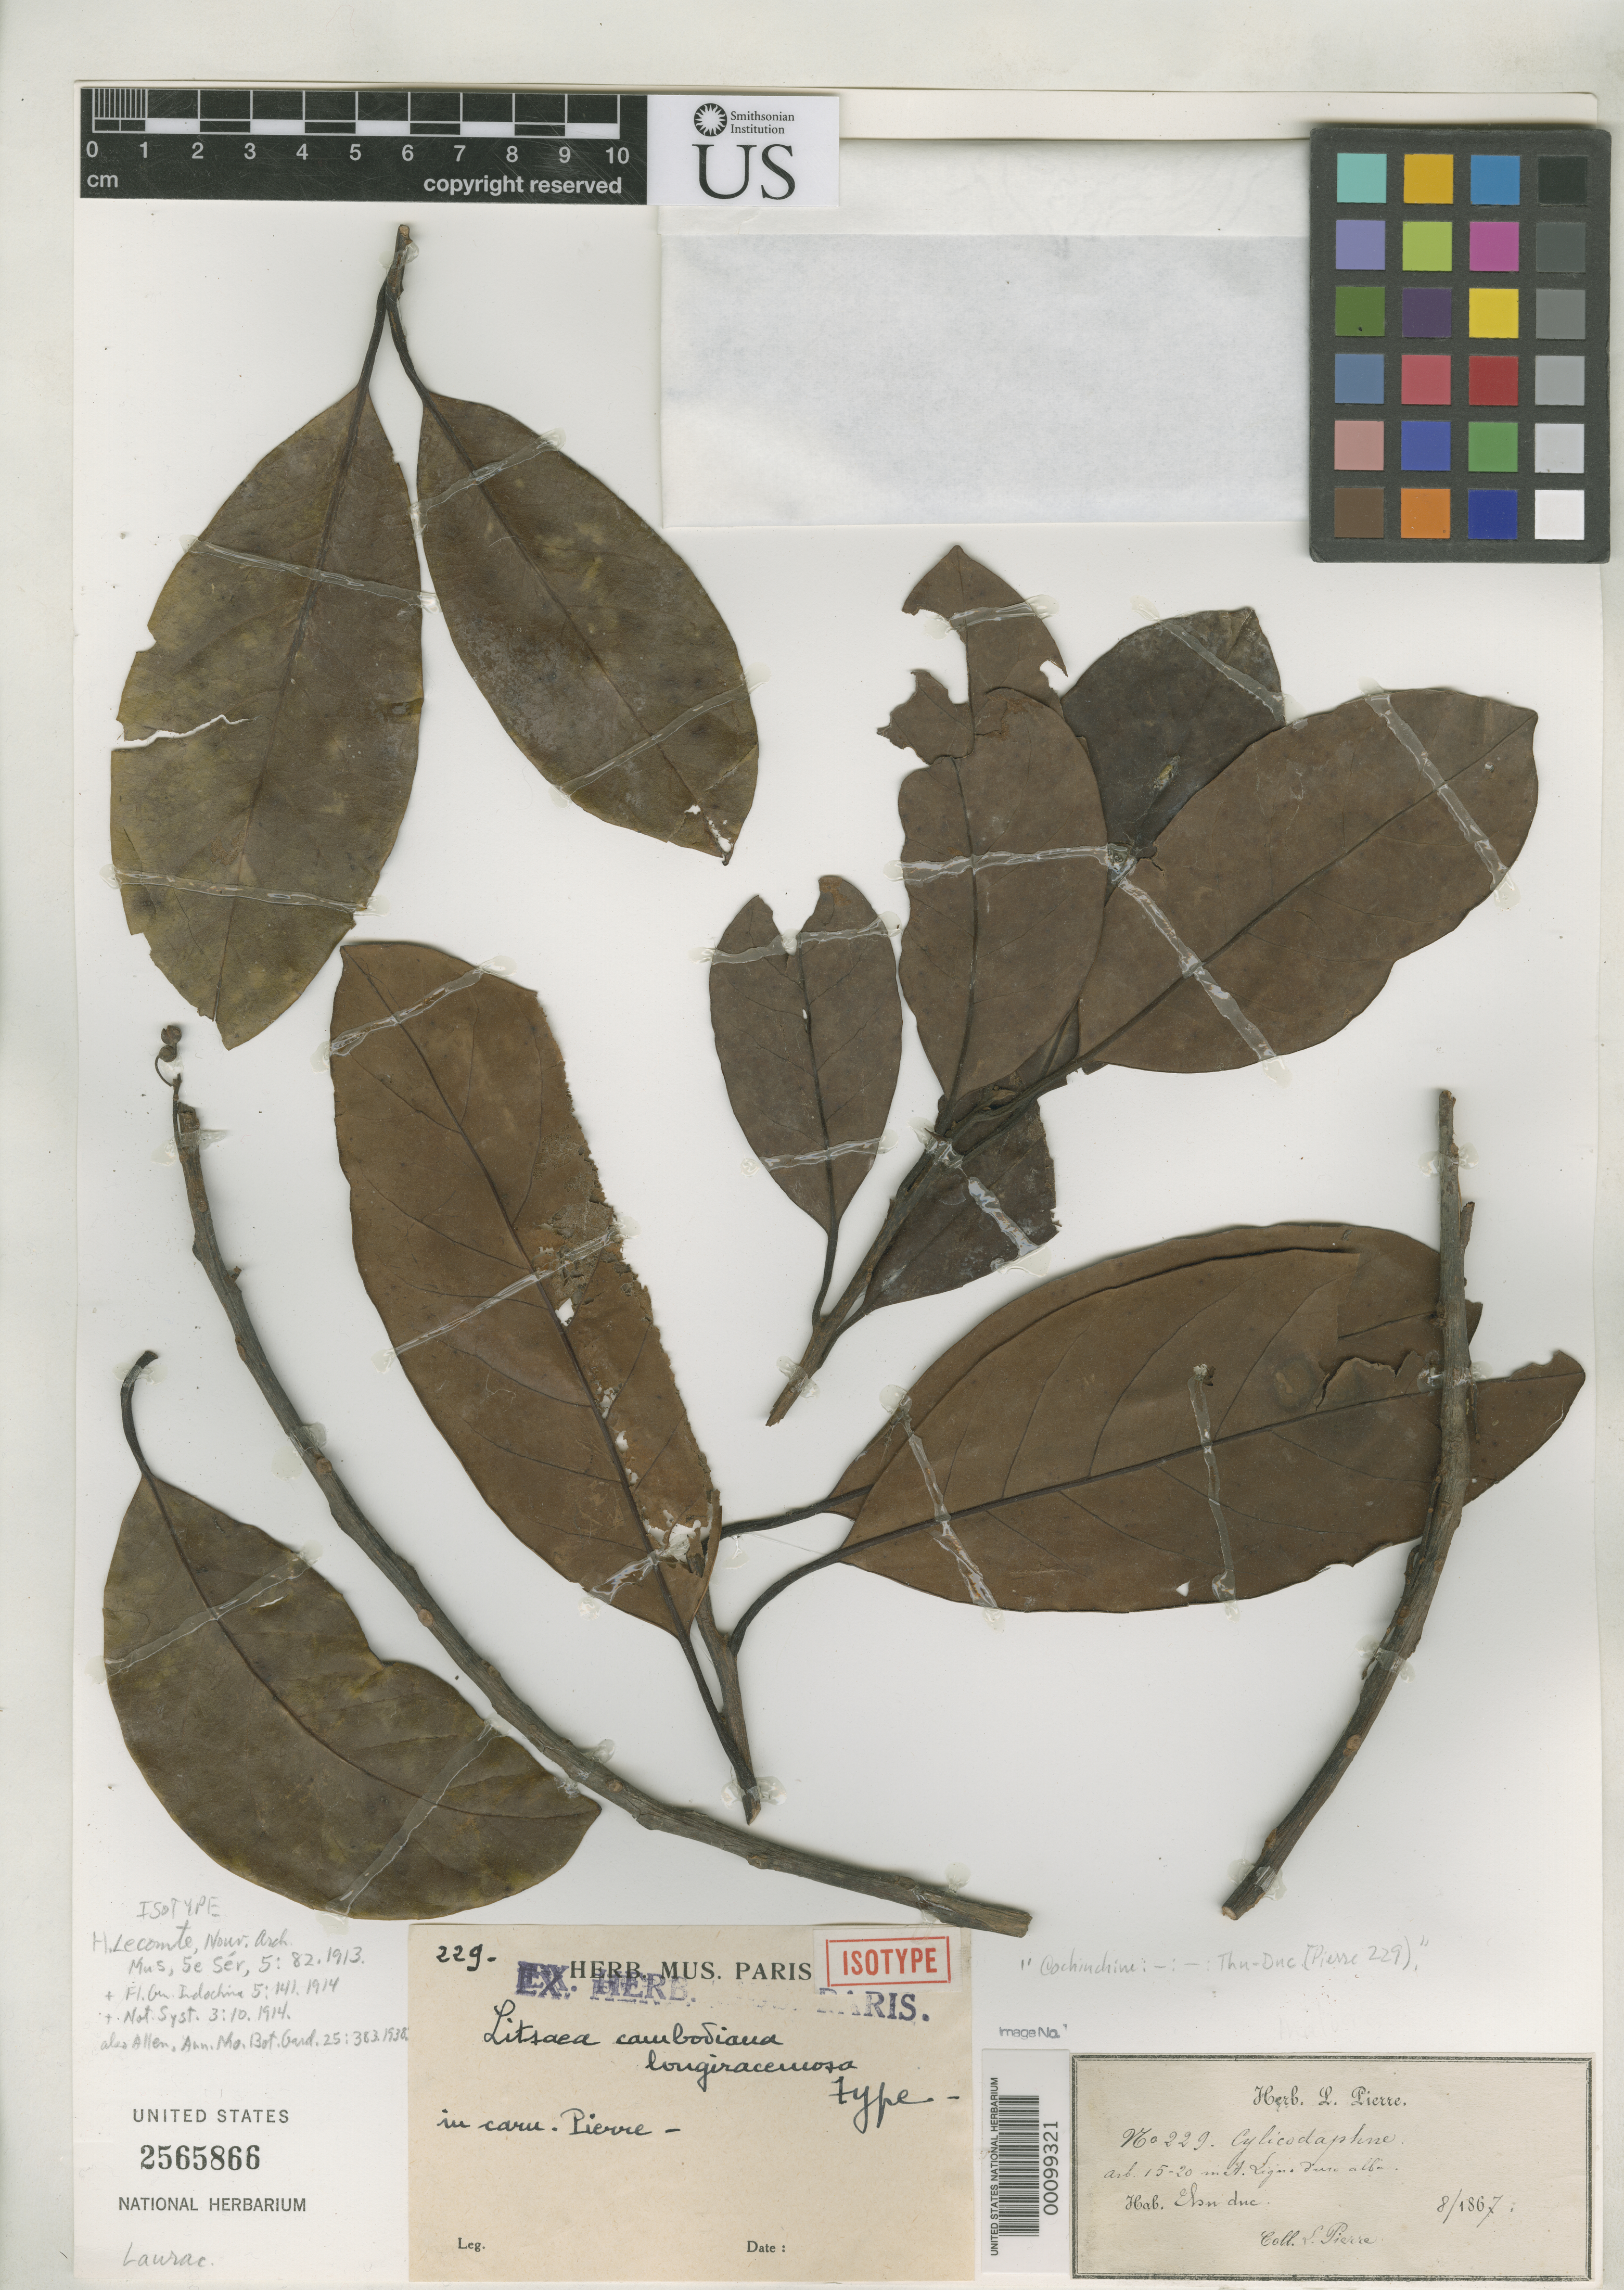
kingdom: Plantae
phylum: Tracheophyta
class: Magnoliopsida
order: Laurales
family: Lauraceae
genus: Litsea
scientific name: Litsea cambodiana var. longiracemosa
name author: Lecomte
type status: Isotype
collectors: J. Pierre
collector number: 229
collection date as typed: Aug 1867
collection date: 1867-08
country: Vietnam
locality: Thu-duc.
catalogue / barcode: US 2565866